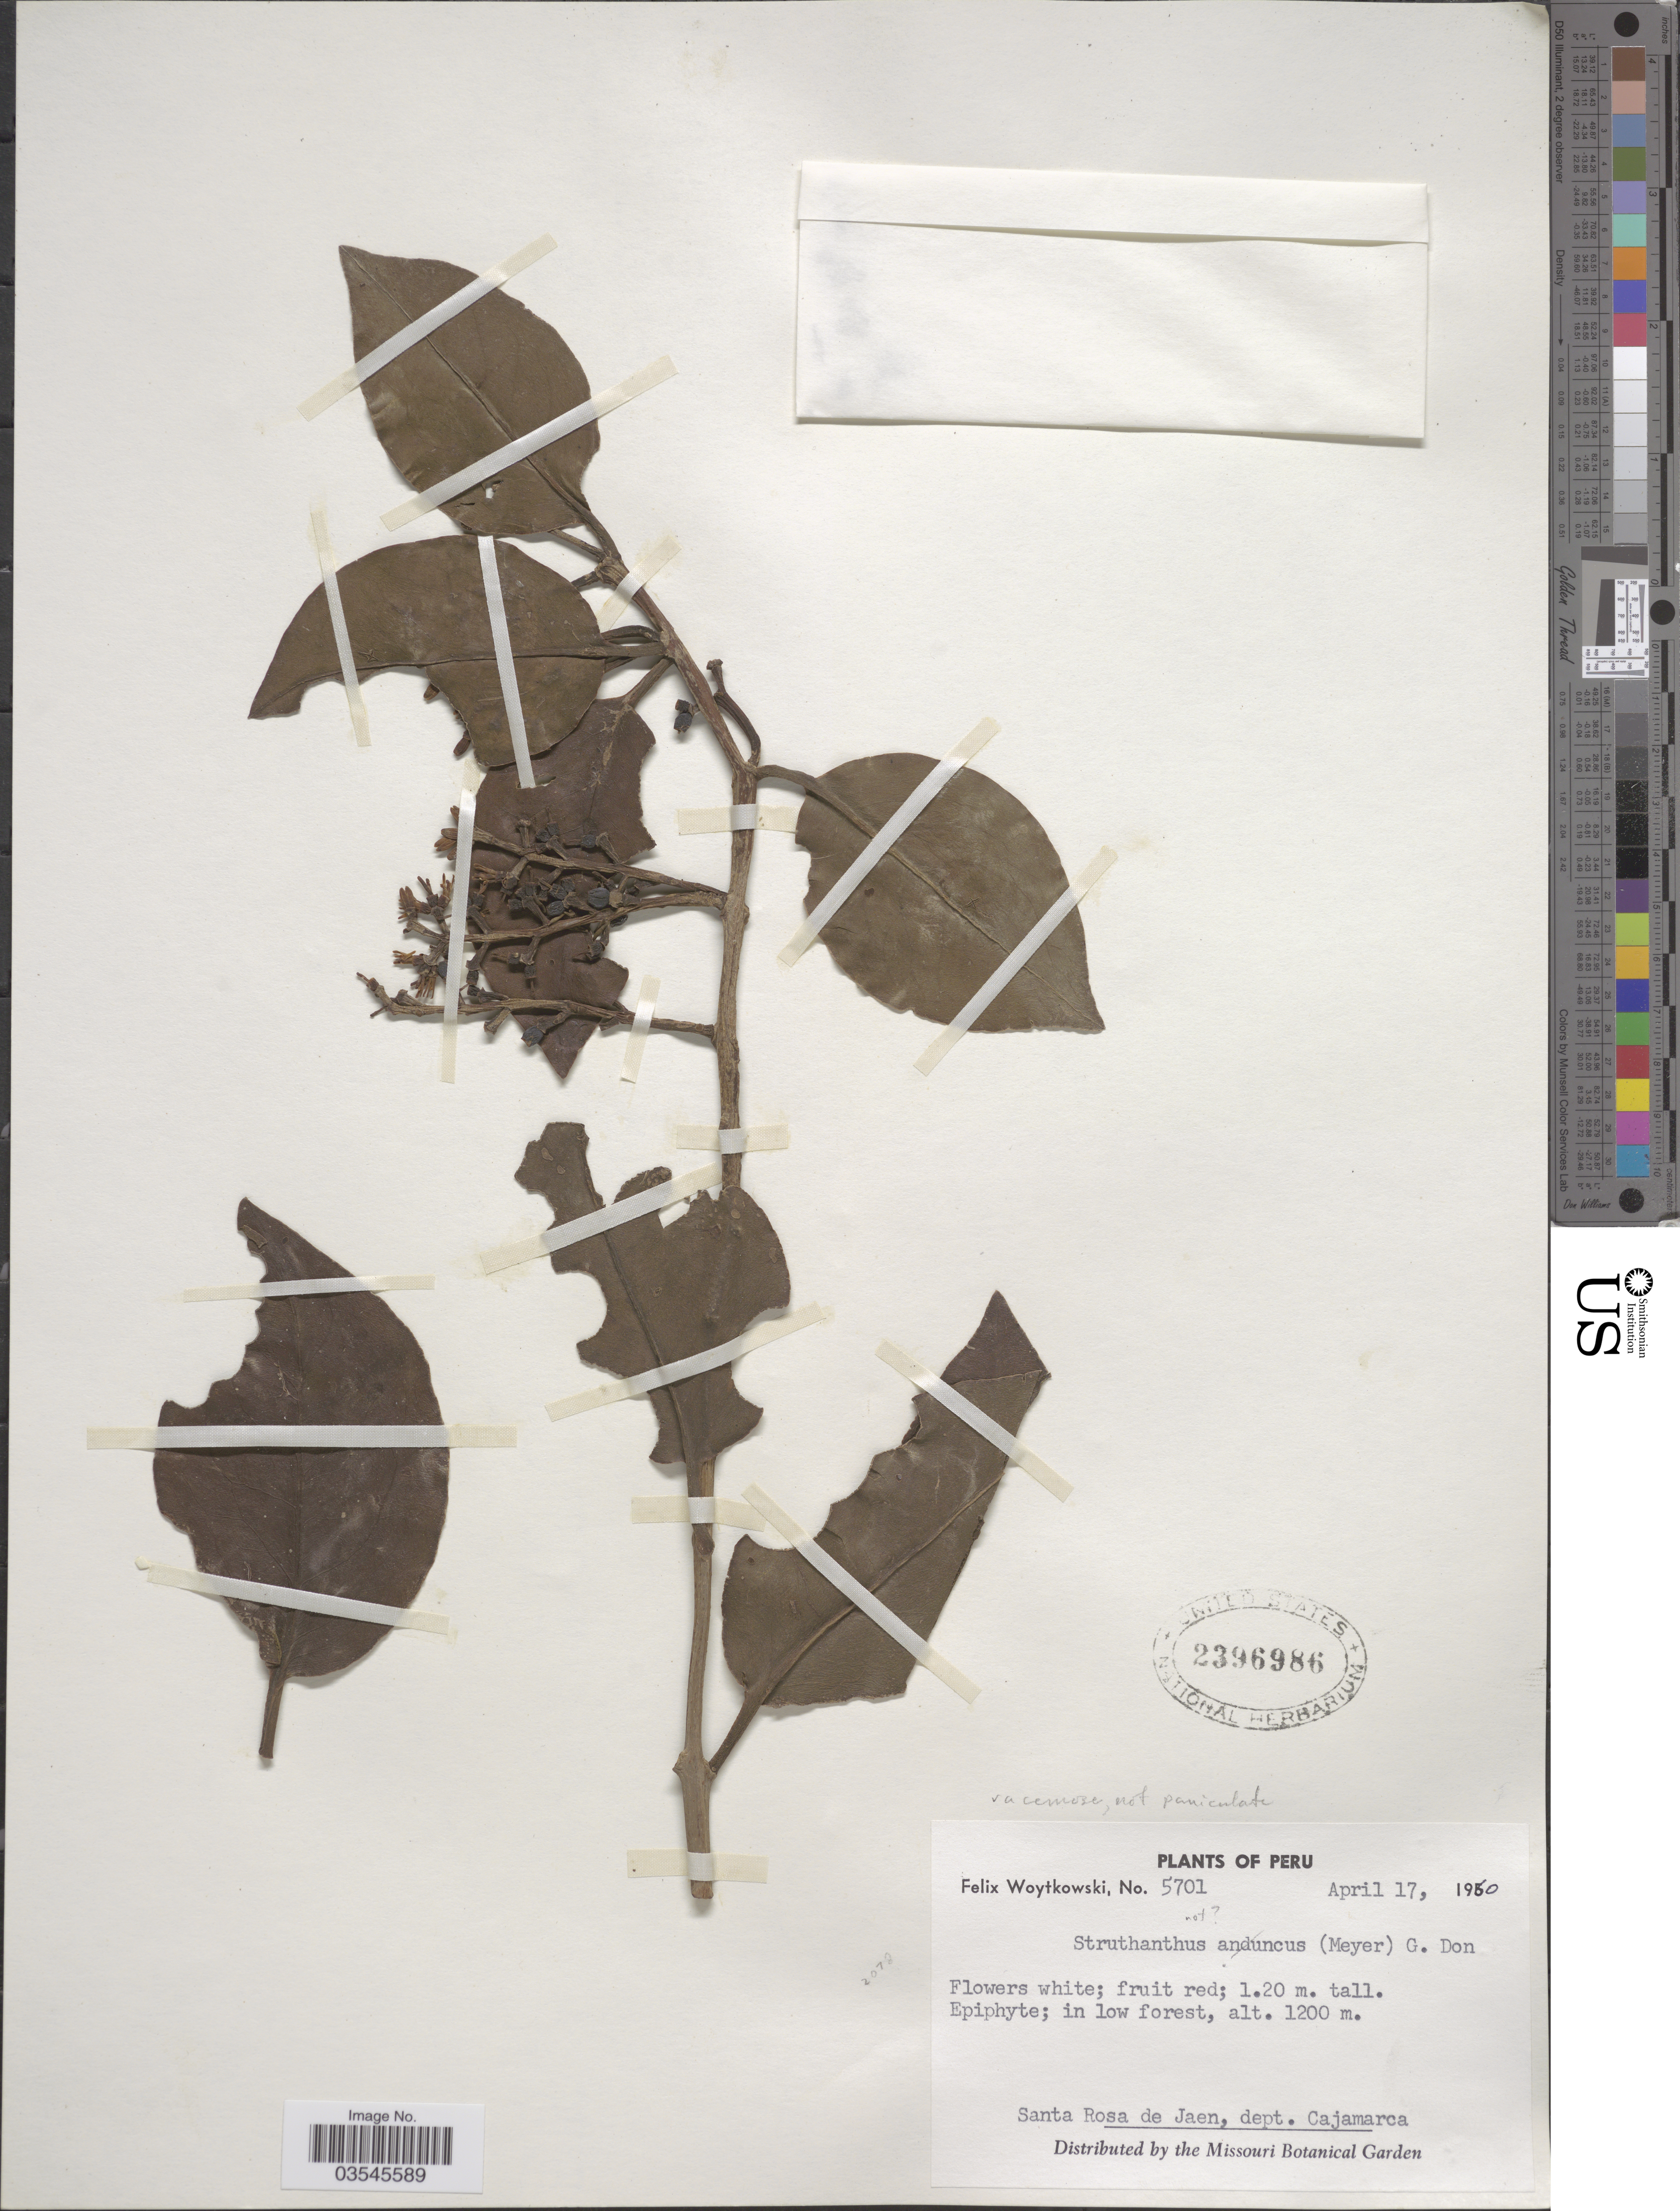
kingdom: Plantae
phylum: Tracheophyta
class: Magnoliopsida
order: Santalales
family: Loranthaceae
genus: Struthanthus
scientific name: Struthanthus sp.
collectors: F. Woytkowski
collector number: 5701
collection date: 1960-04-17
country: Peru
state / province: Cajamarca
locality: Santa Rosa de Jaen, dept. Cajamarca.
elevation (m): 1200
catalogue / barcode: US 2396986